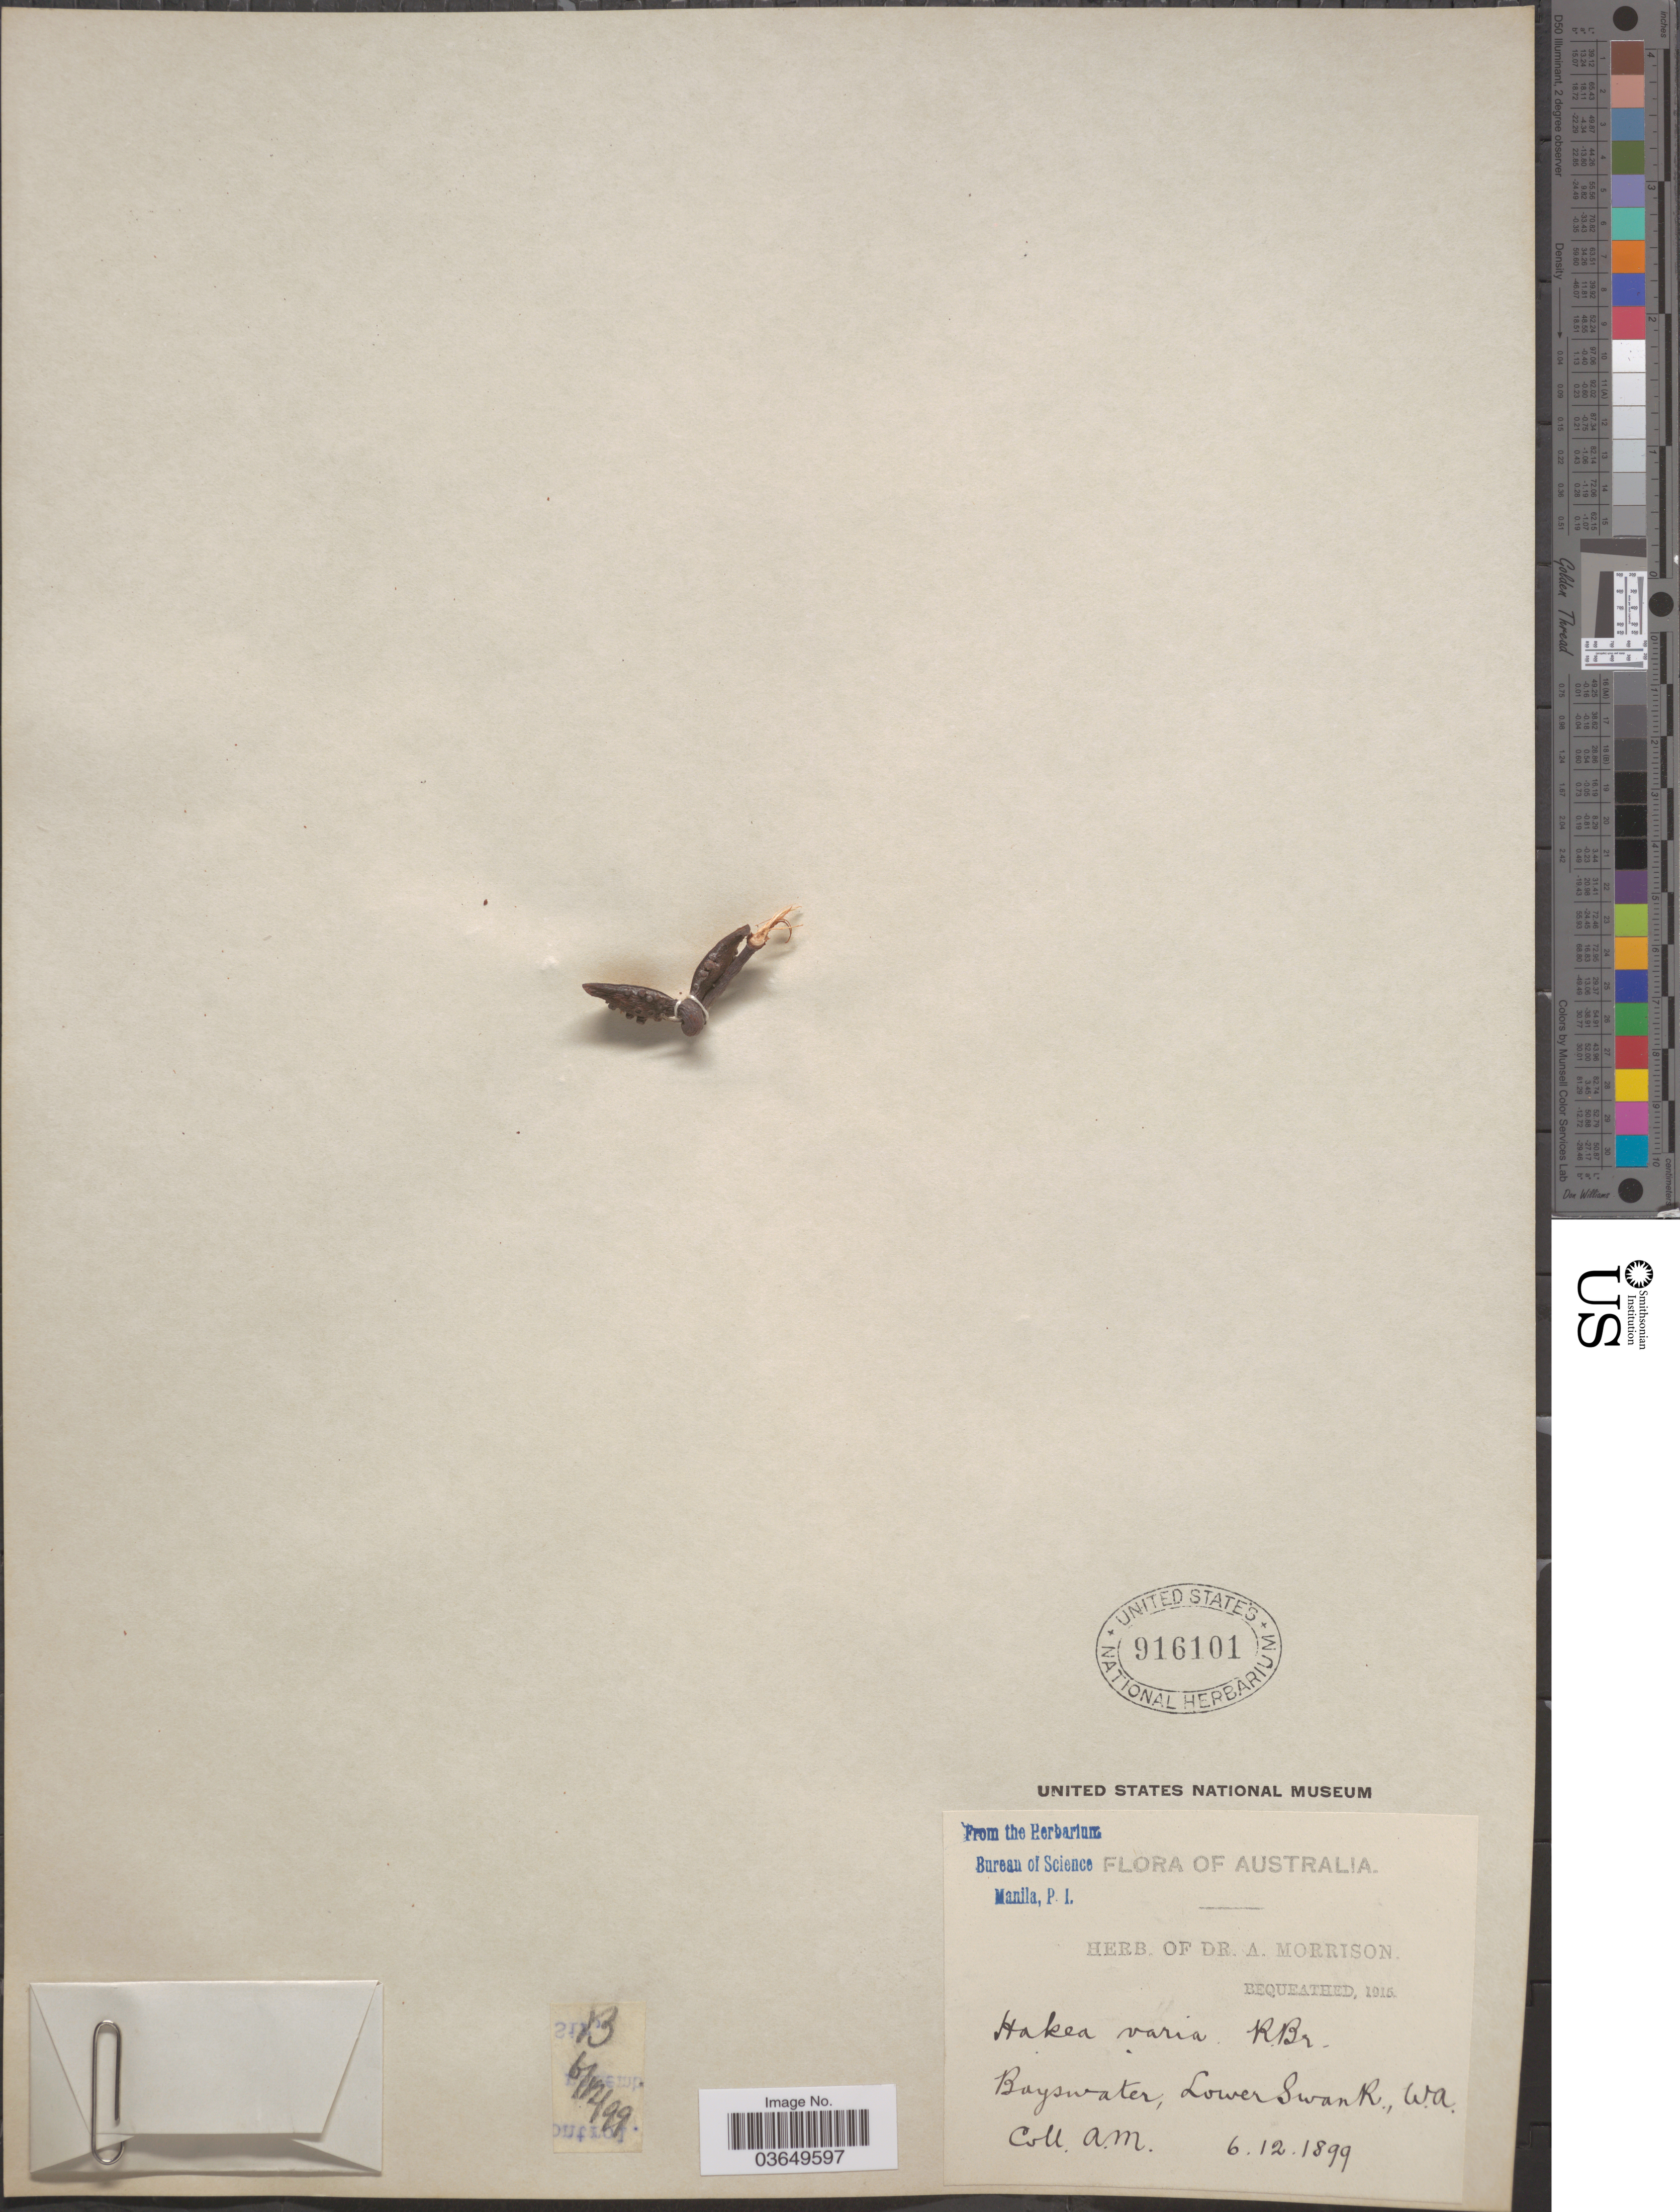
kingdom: Plantae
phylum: Tracheophyta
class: Magnoliopsida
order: Proteales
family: Proteaceae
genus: Hakea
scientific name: Hakea varia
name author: R. Br.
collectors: A. Morrison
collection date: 1899-12-06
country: Australia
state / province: Western Australia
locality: Bayswater, Lower Swan R.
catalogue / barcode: US 916101